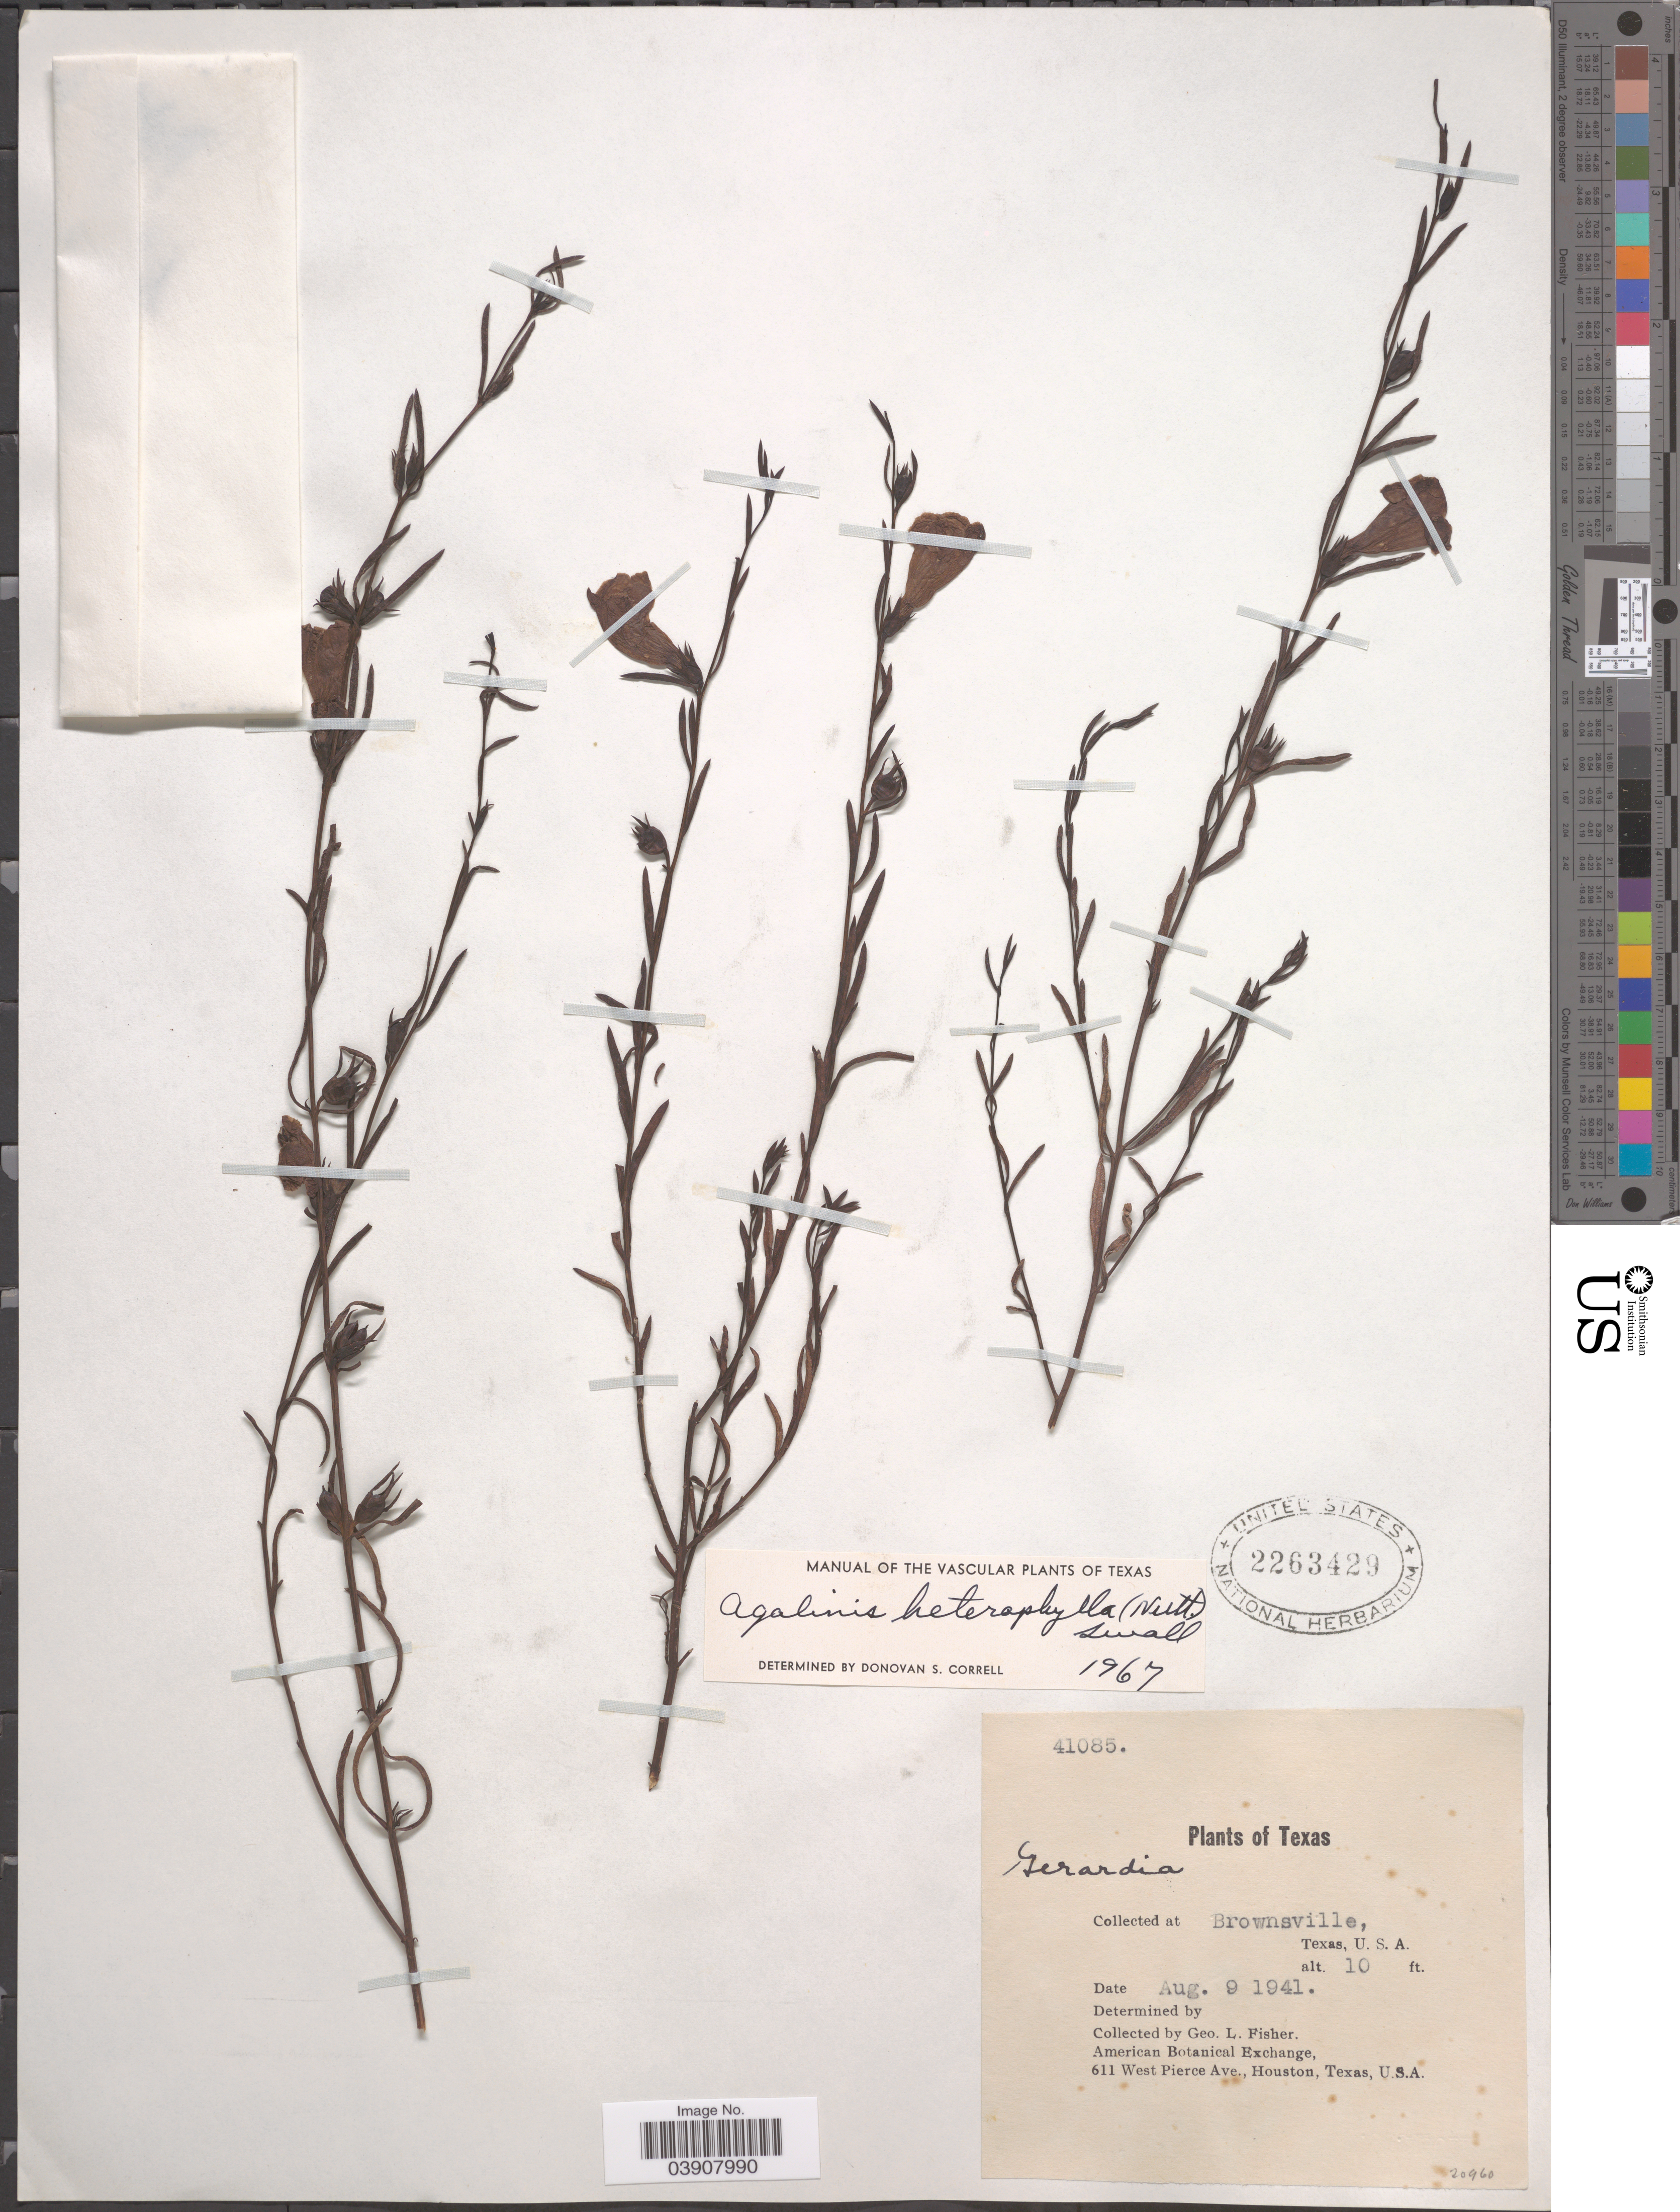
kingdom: Plantae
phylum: Tracheophyta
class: Magnoliopsida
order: Lamiales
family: Orobanchaceae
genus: Agalinis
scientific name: Agalinis heterophylla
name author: (Nutt.) Small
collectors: G. L. Fisher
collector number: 41085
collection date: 1941-08-09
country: United States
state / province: Texas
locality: Brownsville.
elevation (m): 3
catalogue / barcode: US 2263429